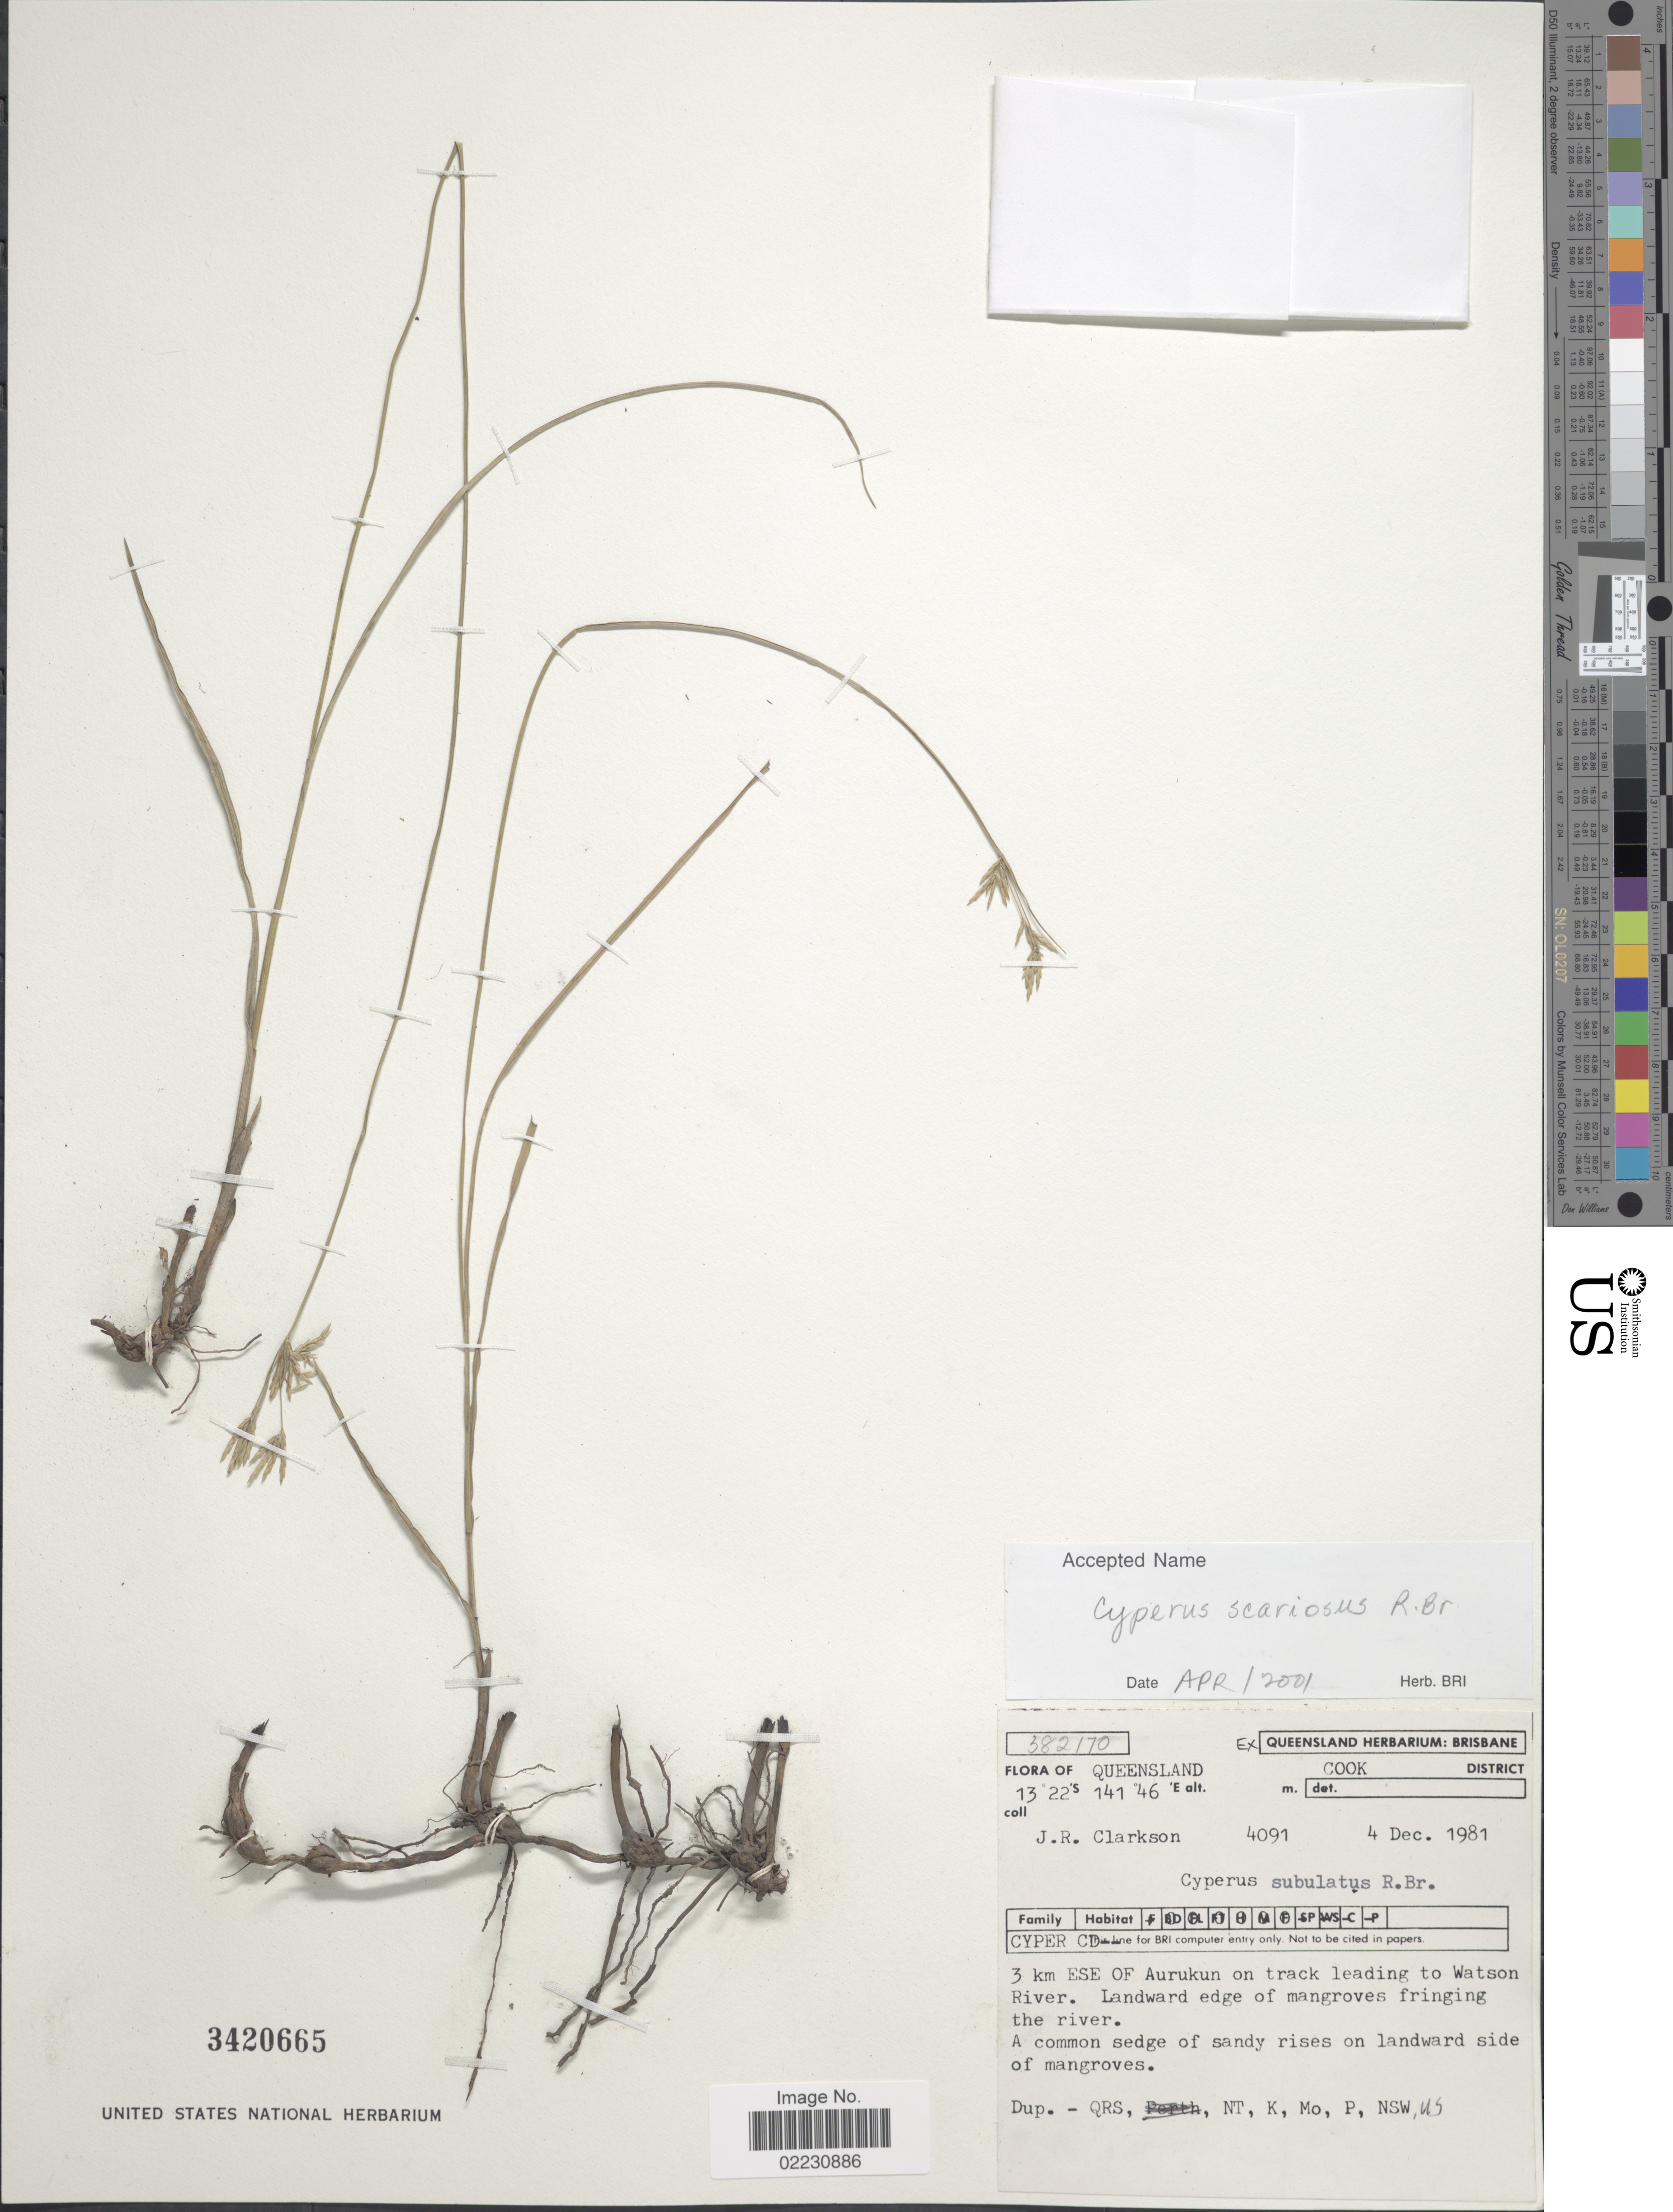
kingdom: Plantae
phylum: Tracheophyta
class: Liliopsida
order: Poales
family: Cyperaceae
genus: Cyperus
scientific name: Cyperus scariosus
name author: R. Br.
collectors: J. Clarkson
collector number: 4091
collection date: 1981-12-04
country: Australia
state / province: Queensland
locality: Cook District, 3 km ESE of Aurukun on track leading to Watson River, landward edge of mangroves fringing the river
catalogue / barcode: US 3420665